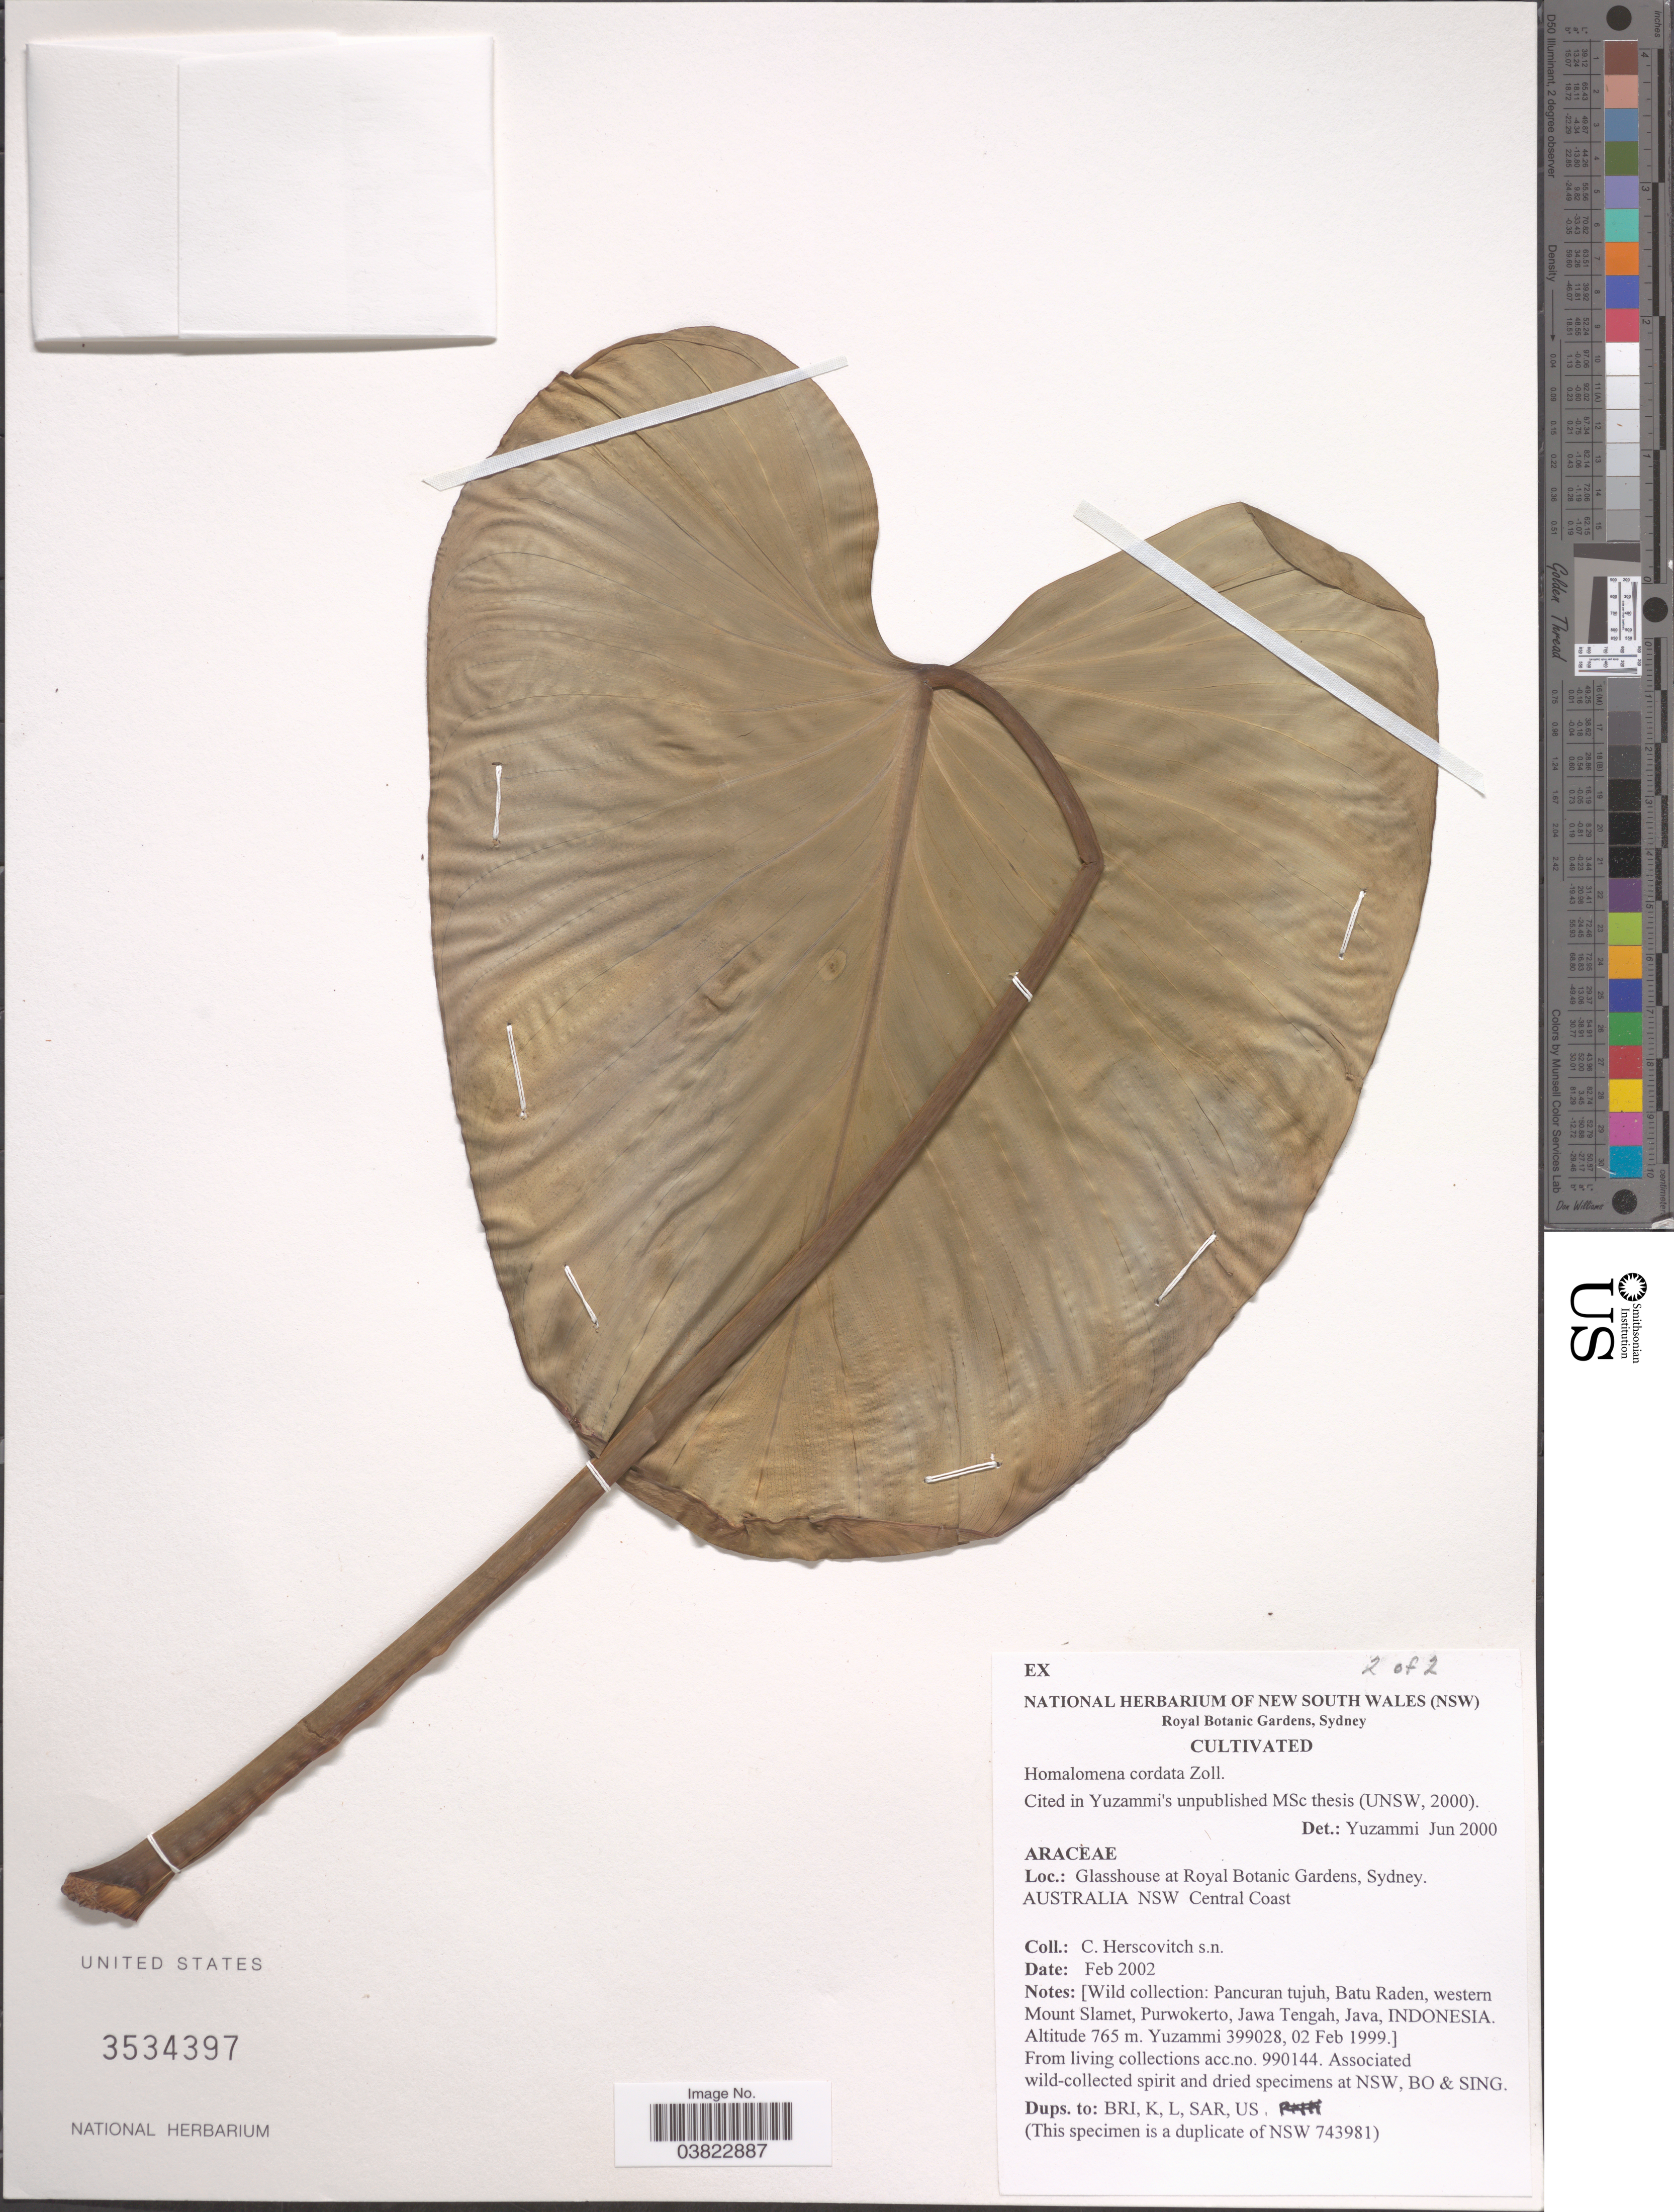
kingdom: Plantae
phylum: Tracheophyta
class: Liliopsida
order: Alismatales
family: Araceae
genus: Homalomena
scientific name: Homalomena cordata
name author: Schott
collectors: C. Herscovitch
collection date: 2002-02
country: Australia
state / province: New South Wales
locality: Glasshouse at Royal Botanic Gardens, Sydney. Central Coast.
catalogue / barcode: US 3534397